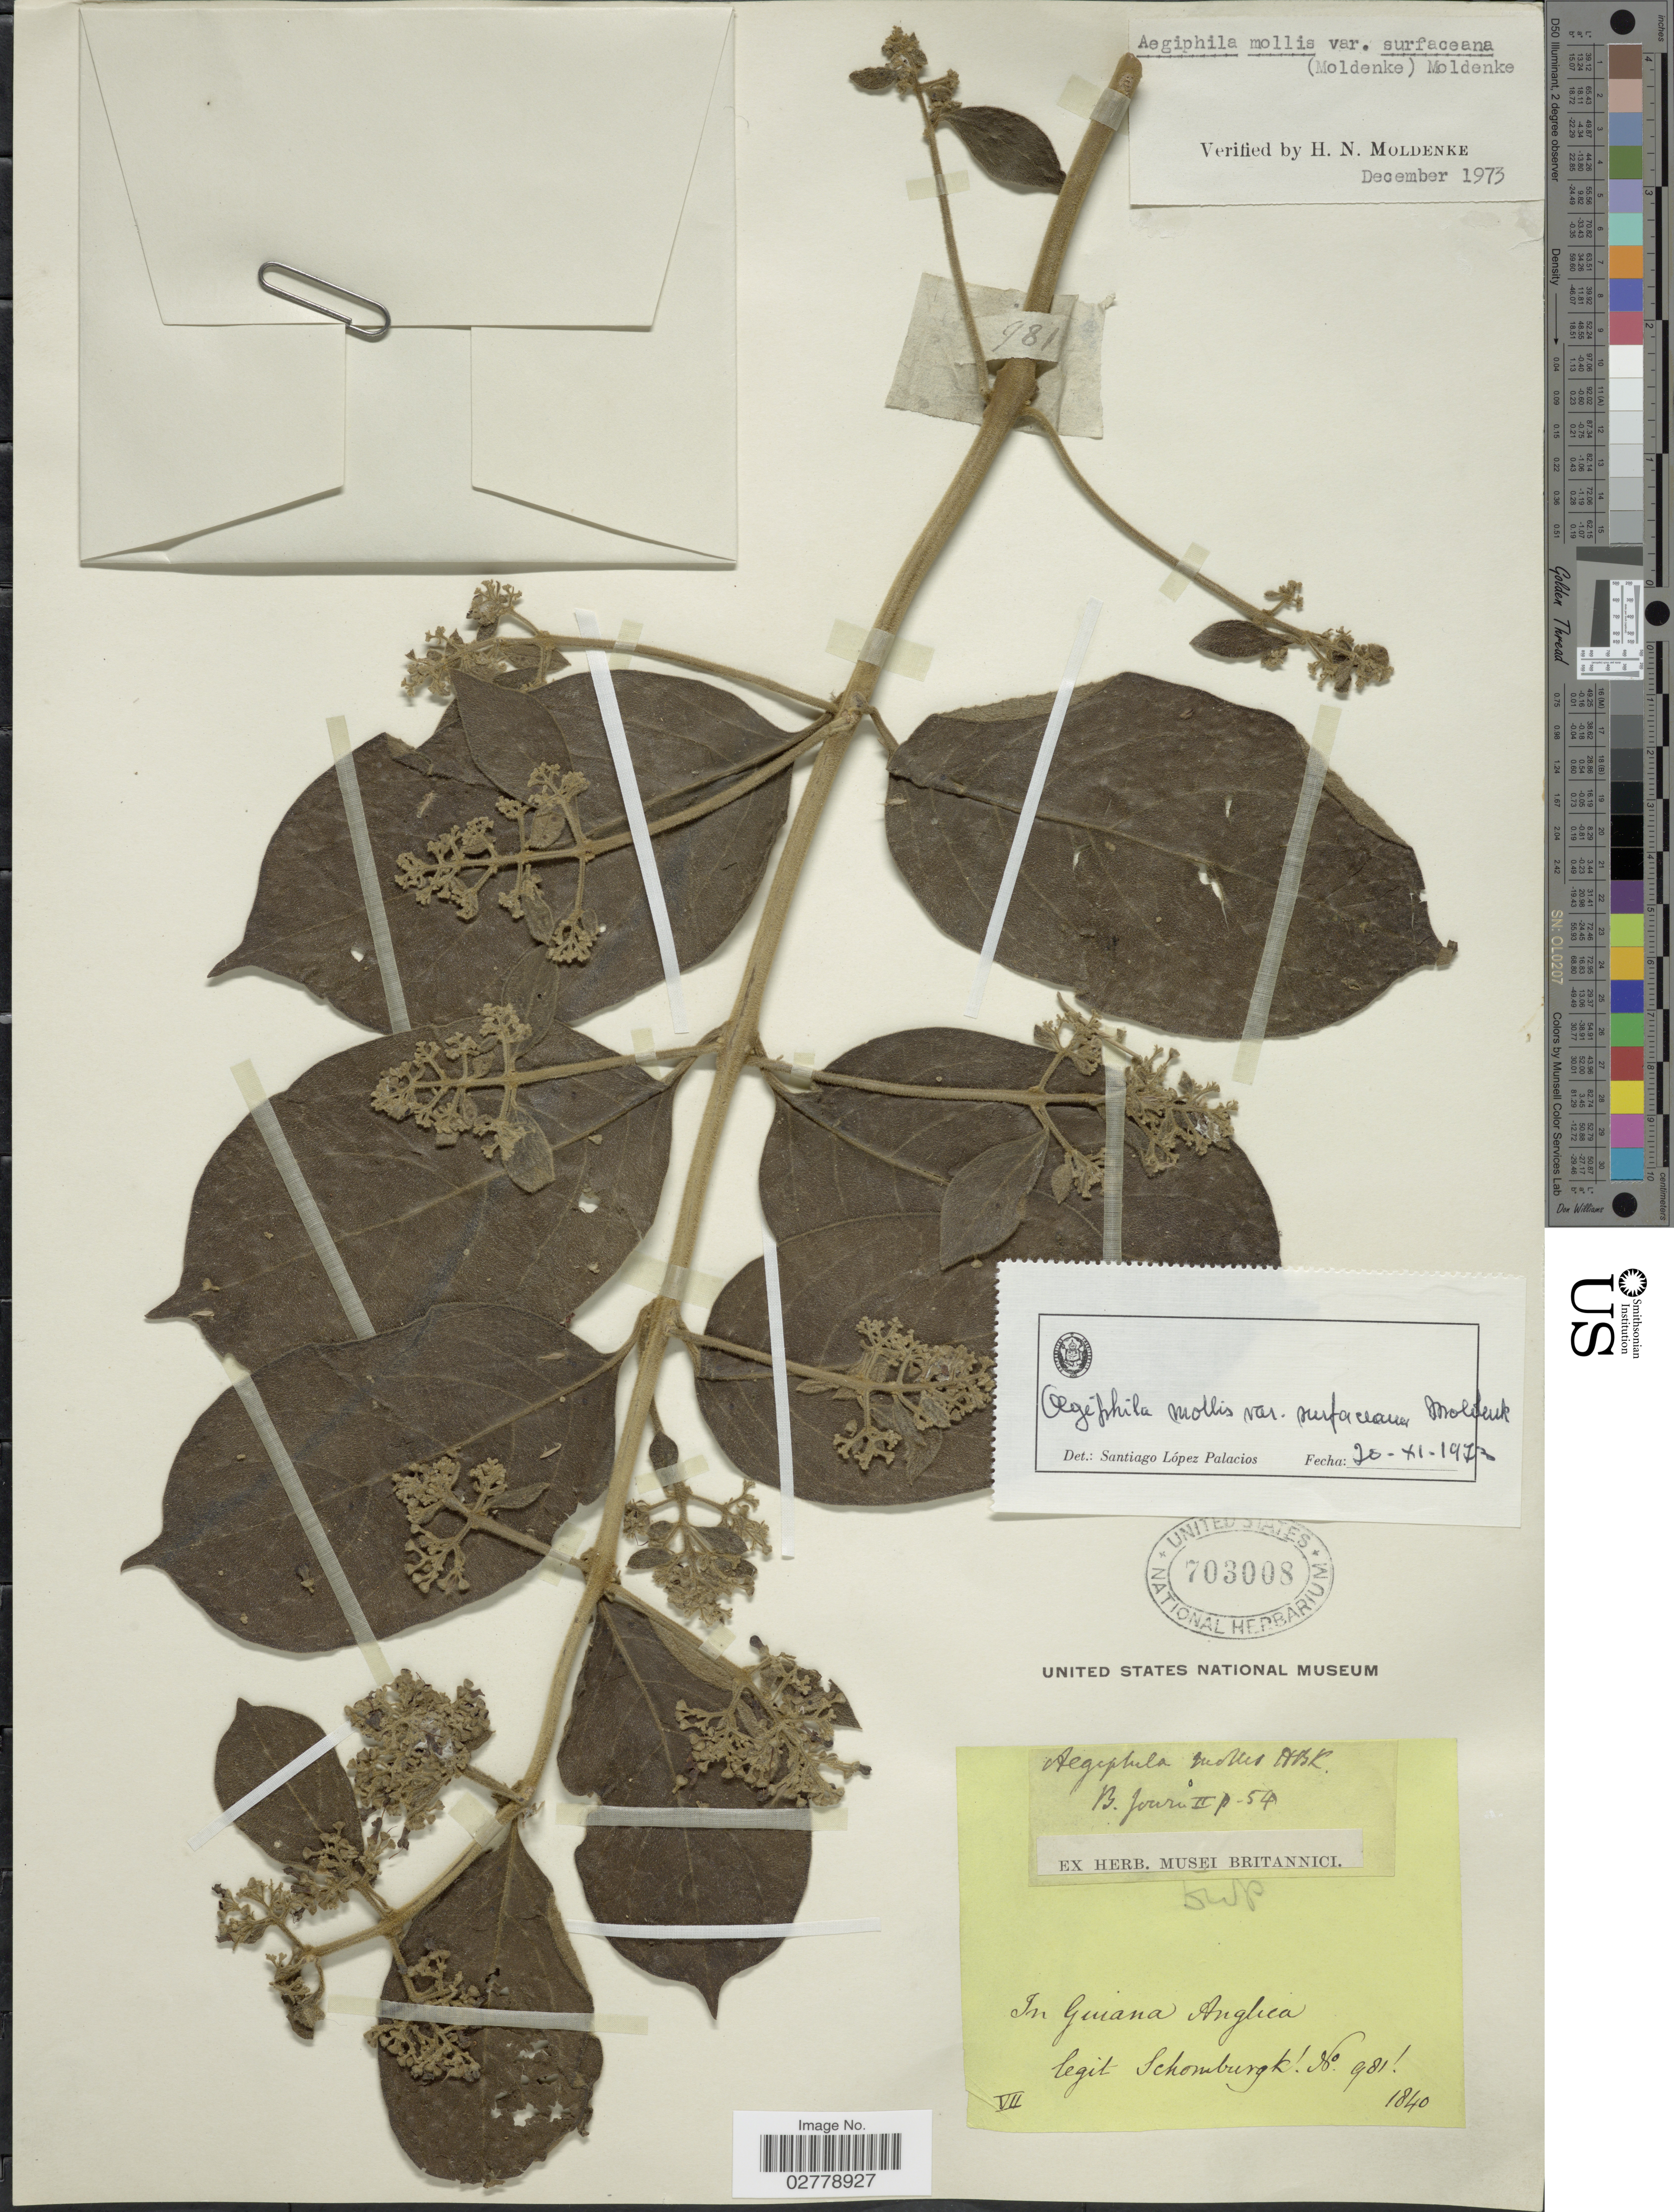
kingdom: Plantae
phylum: Tracheophyta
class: Magnoliopsida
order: Lamiales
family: Lamiaceae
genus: Aegiphila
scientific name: Aegiphila mollis var. surfaceana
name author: (Moldenke) Moldenke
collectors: -- Schomburgk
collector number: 981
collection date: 1840-07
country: Guyana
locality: In Guiana Anglica.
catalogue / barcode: US 703008